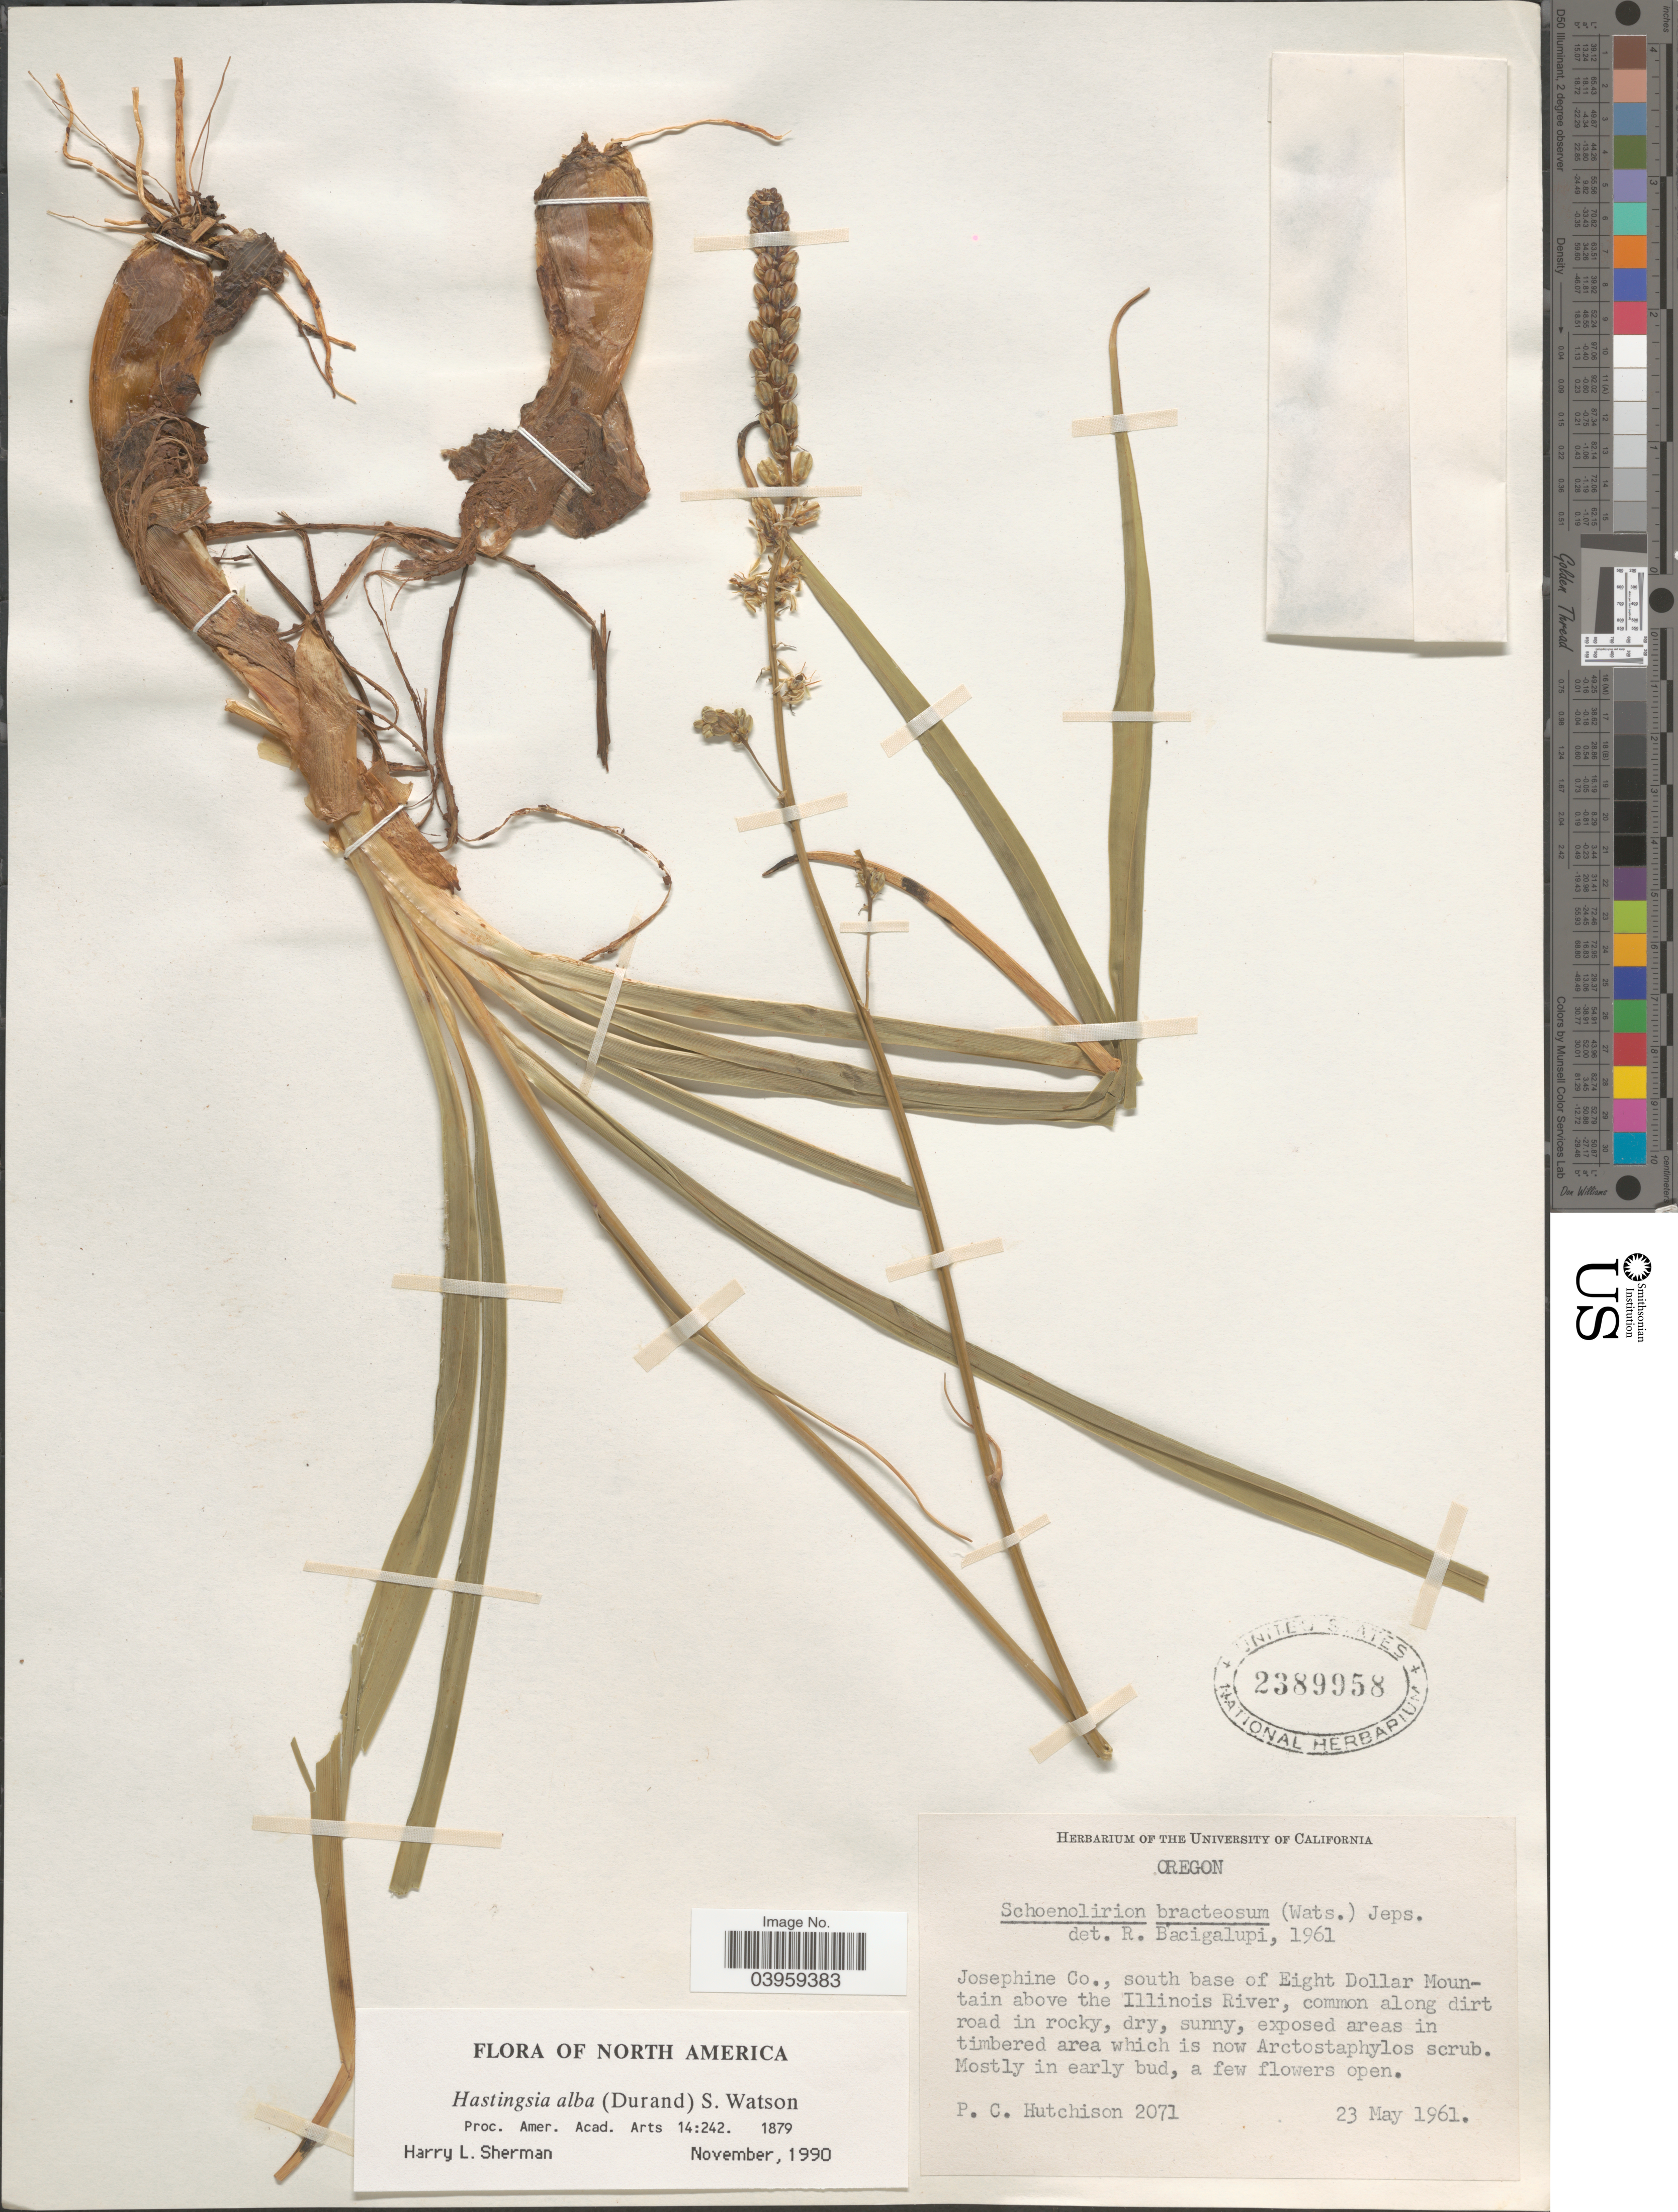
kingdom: Plantae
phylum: Tracheophyta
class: Liliopsida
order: Asparagales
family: Asparagaceae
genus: Hastingsia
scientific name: Hastingsia alba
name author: (Durand) S. Watson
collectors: P. C. Hutchison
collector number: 2071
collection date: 1961-05-23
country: United States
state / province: Oregon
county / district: Josephine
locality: Josephine Co., south base of Eight Dollar Mountain above the Illinois River.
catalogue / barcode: US 2389958